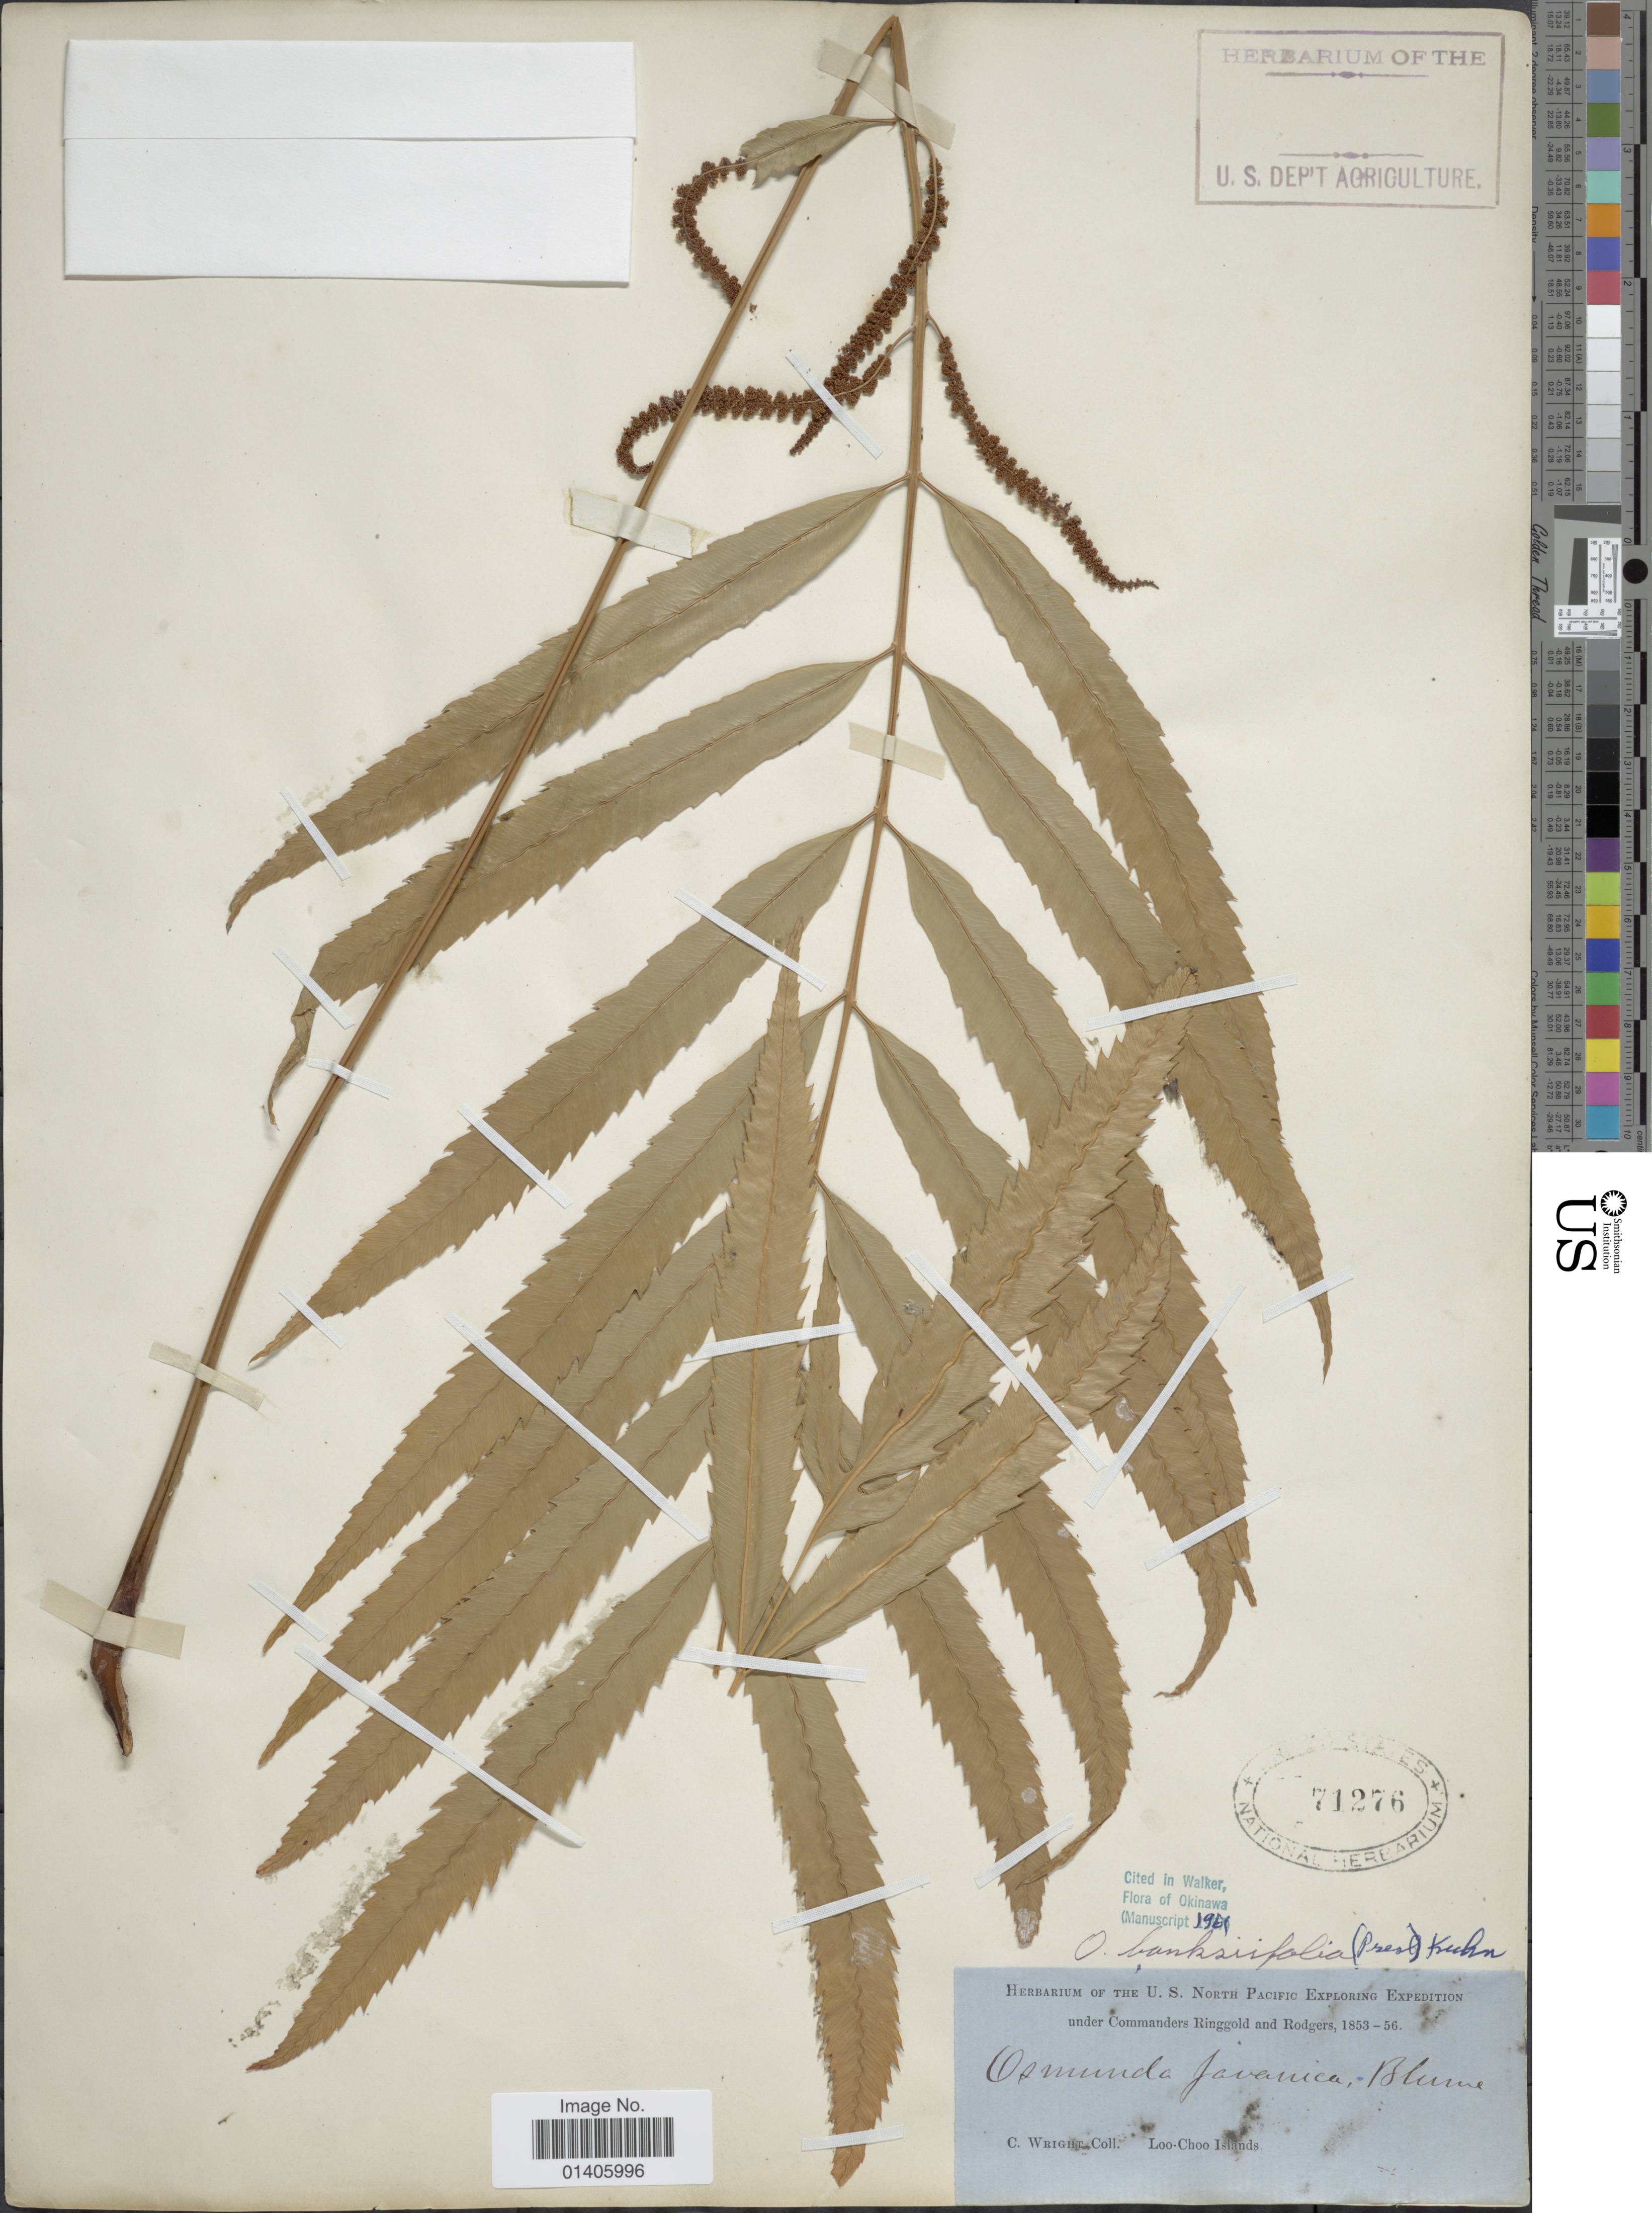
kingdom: Plantae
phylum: Tracheophyta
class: Polypodiopsida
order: Osmundales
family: Osmundaceae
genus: Osmunda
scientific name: Osmunda banksiifolia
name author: (C. Presl) Kuhn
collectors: C. Wright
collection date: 1853/1856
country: Japan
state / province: Okinawa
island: Ryukyu Islands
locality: Loo-Choo Islands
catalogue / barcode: US 71276